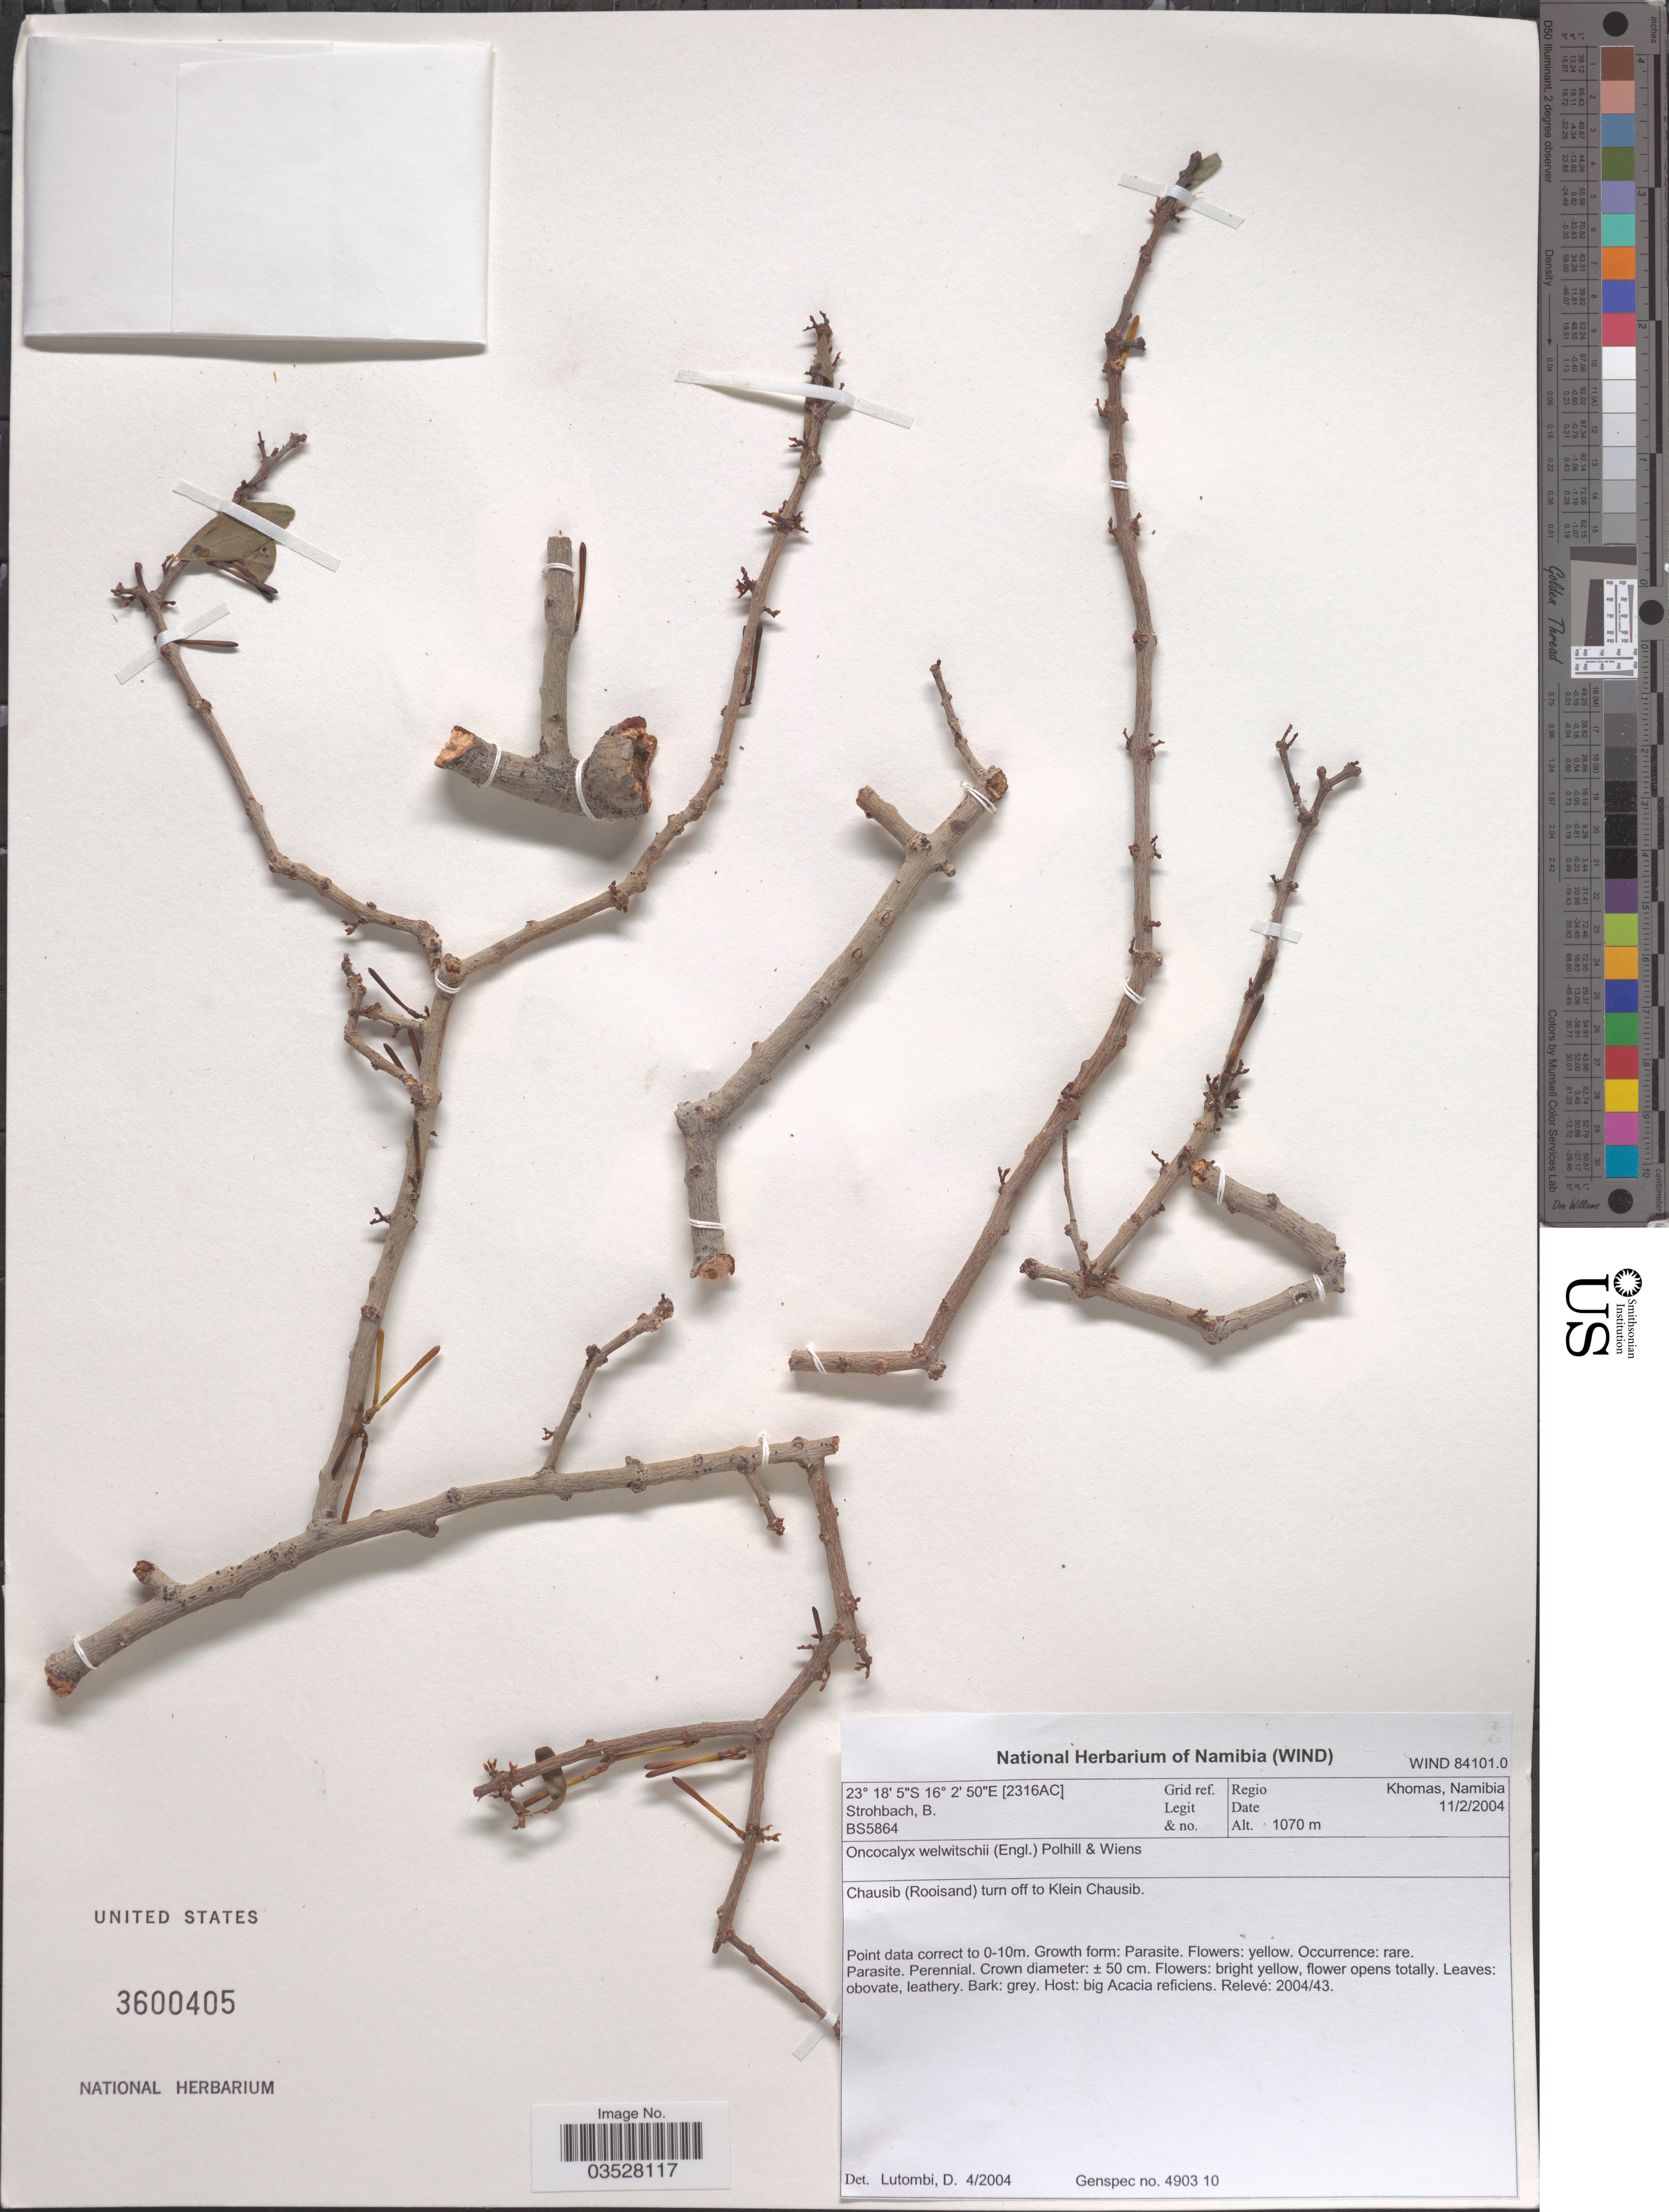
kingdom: Plantae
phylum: Tracheophyta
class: Magnoliopsida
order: Santalales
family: Loranthaceae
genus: Oncocalyx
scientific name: Oncocalyx welwitschii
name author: (Engl.) Wiens & Polhill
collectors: B. Strohbach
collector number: BS5864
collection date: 2004-02-11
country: Namibia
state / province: Khomas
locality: [2316AC] Grid ref. Regio Khomas, Namibia. Chausib (Rooisand) turn off to Klein Chausib.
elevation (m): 1070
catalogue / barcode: US 3600405